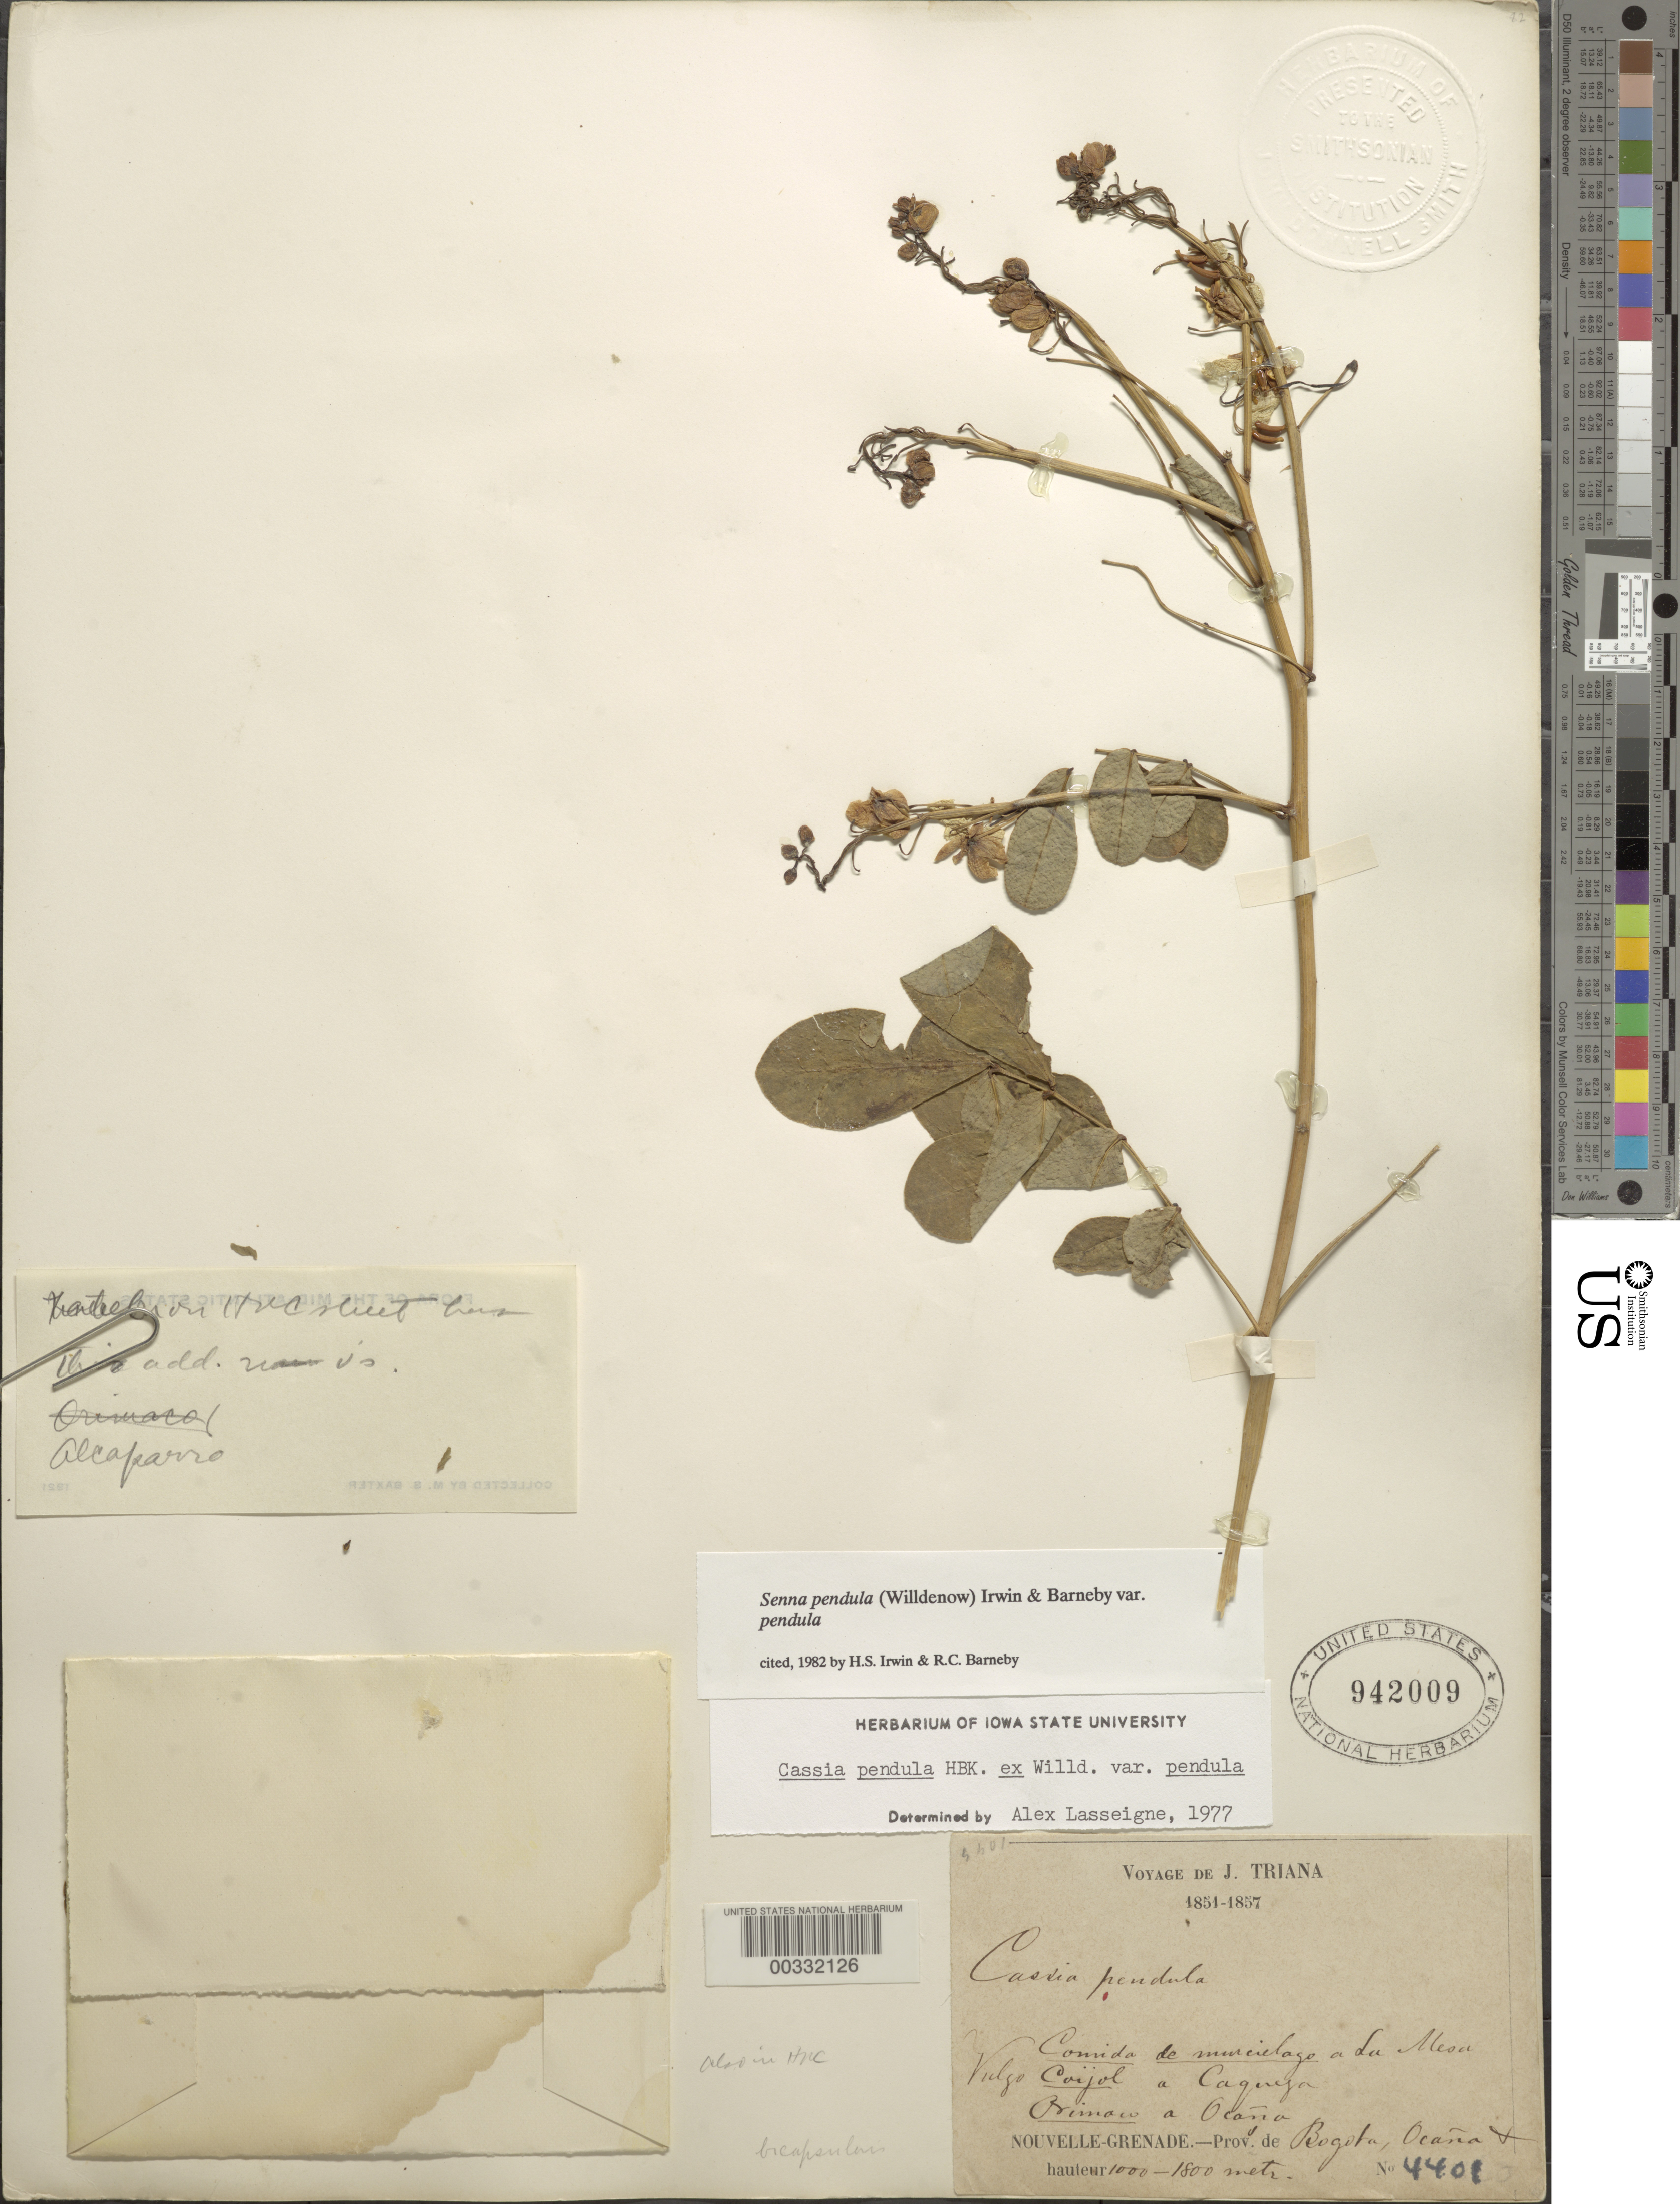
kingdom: Plantae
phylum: Tracheophyta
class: Magnoliopsida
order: Fabales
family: Fabaceae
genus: Senna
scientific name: Senna pendula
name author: (Humb. & Bonpl. ex Willd.) H.S. Irwin & Barneby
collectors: J. J. Triana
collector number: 4401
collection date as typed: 1851 to -- -- 1857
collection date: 1851/1857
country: Colombia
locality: Bogota, Ocana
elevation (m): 1000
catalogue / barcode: US 942009